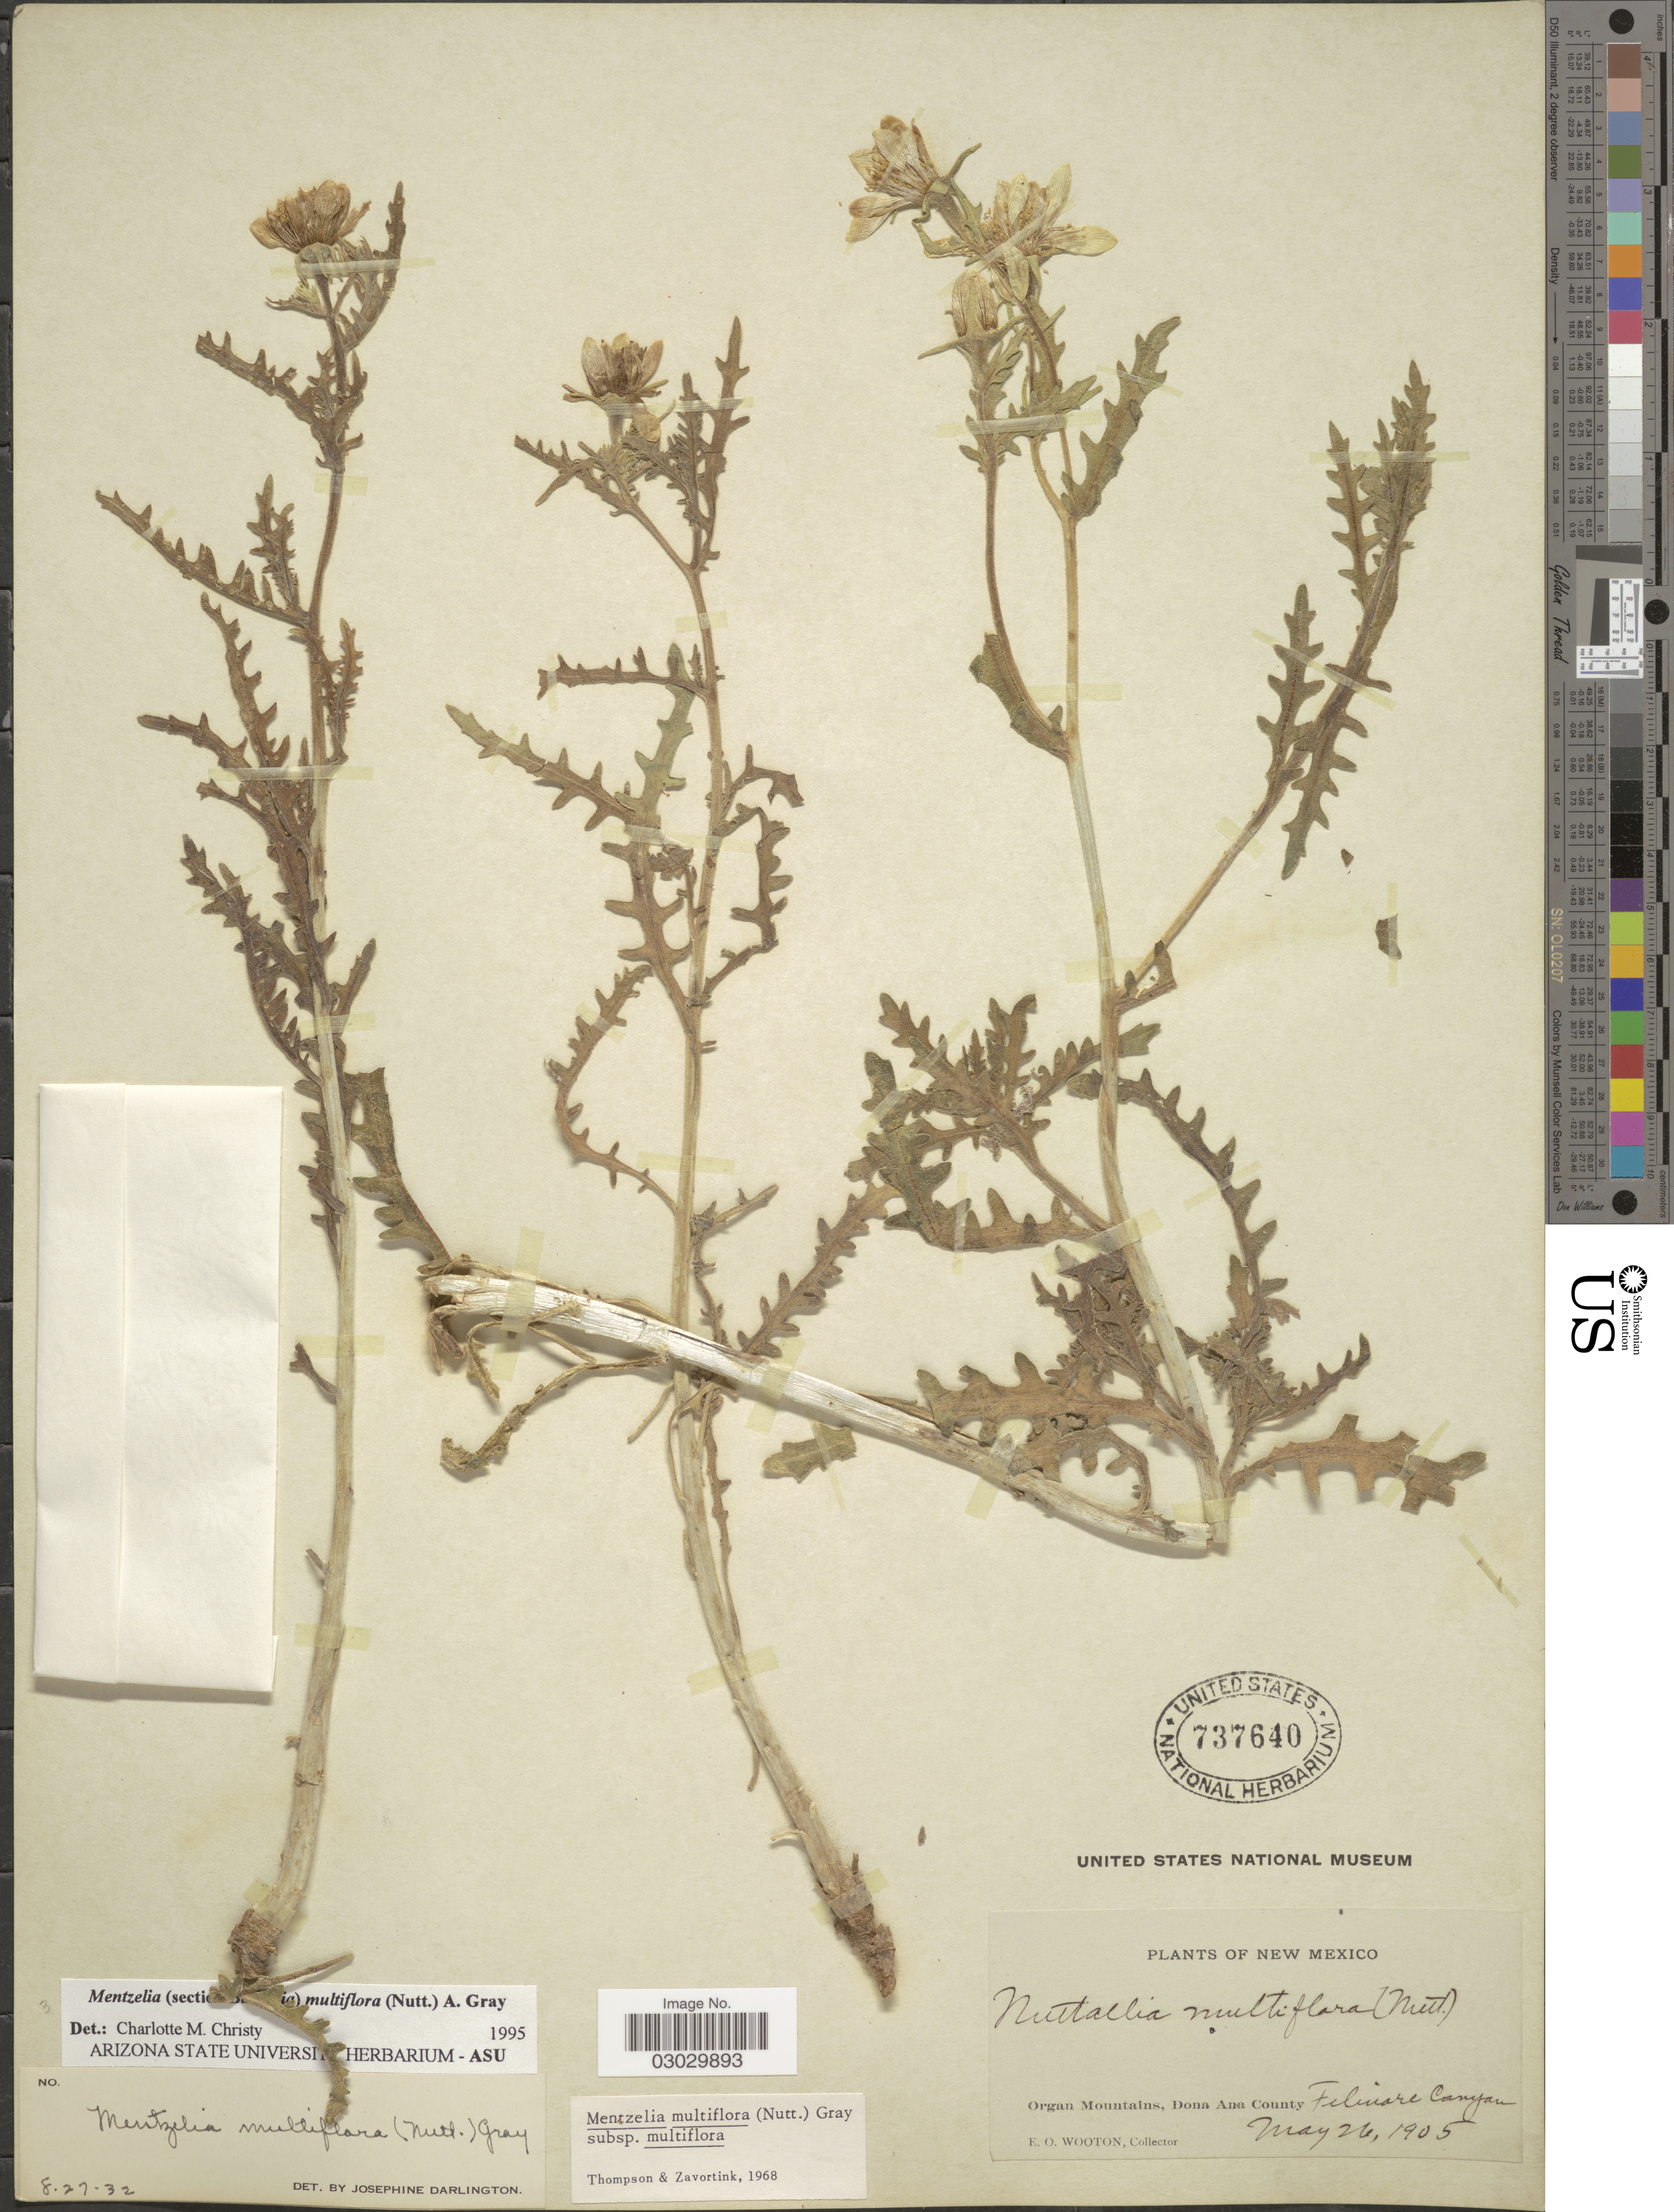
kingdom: Plantae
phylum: Tracheophyta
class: Magnoliopsida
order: Cornales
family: Loasaceae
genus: Mentzelia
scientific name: Mentzelia multiflora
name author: (Nutt.) A. Gray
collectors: E. O. Wooton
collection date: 1905-05-26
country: United States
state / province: New Mexico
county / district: Dona Anna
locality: Organ Mountains. Fillmore Canyon.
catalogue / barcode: US 737640